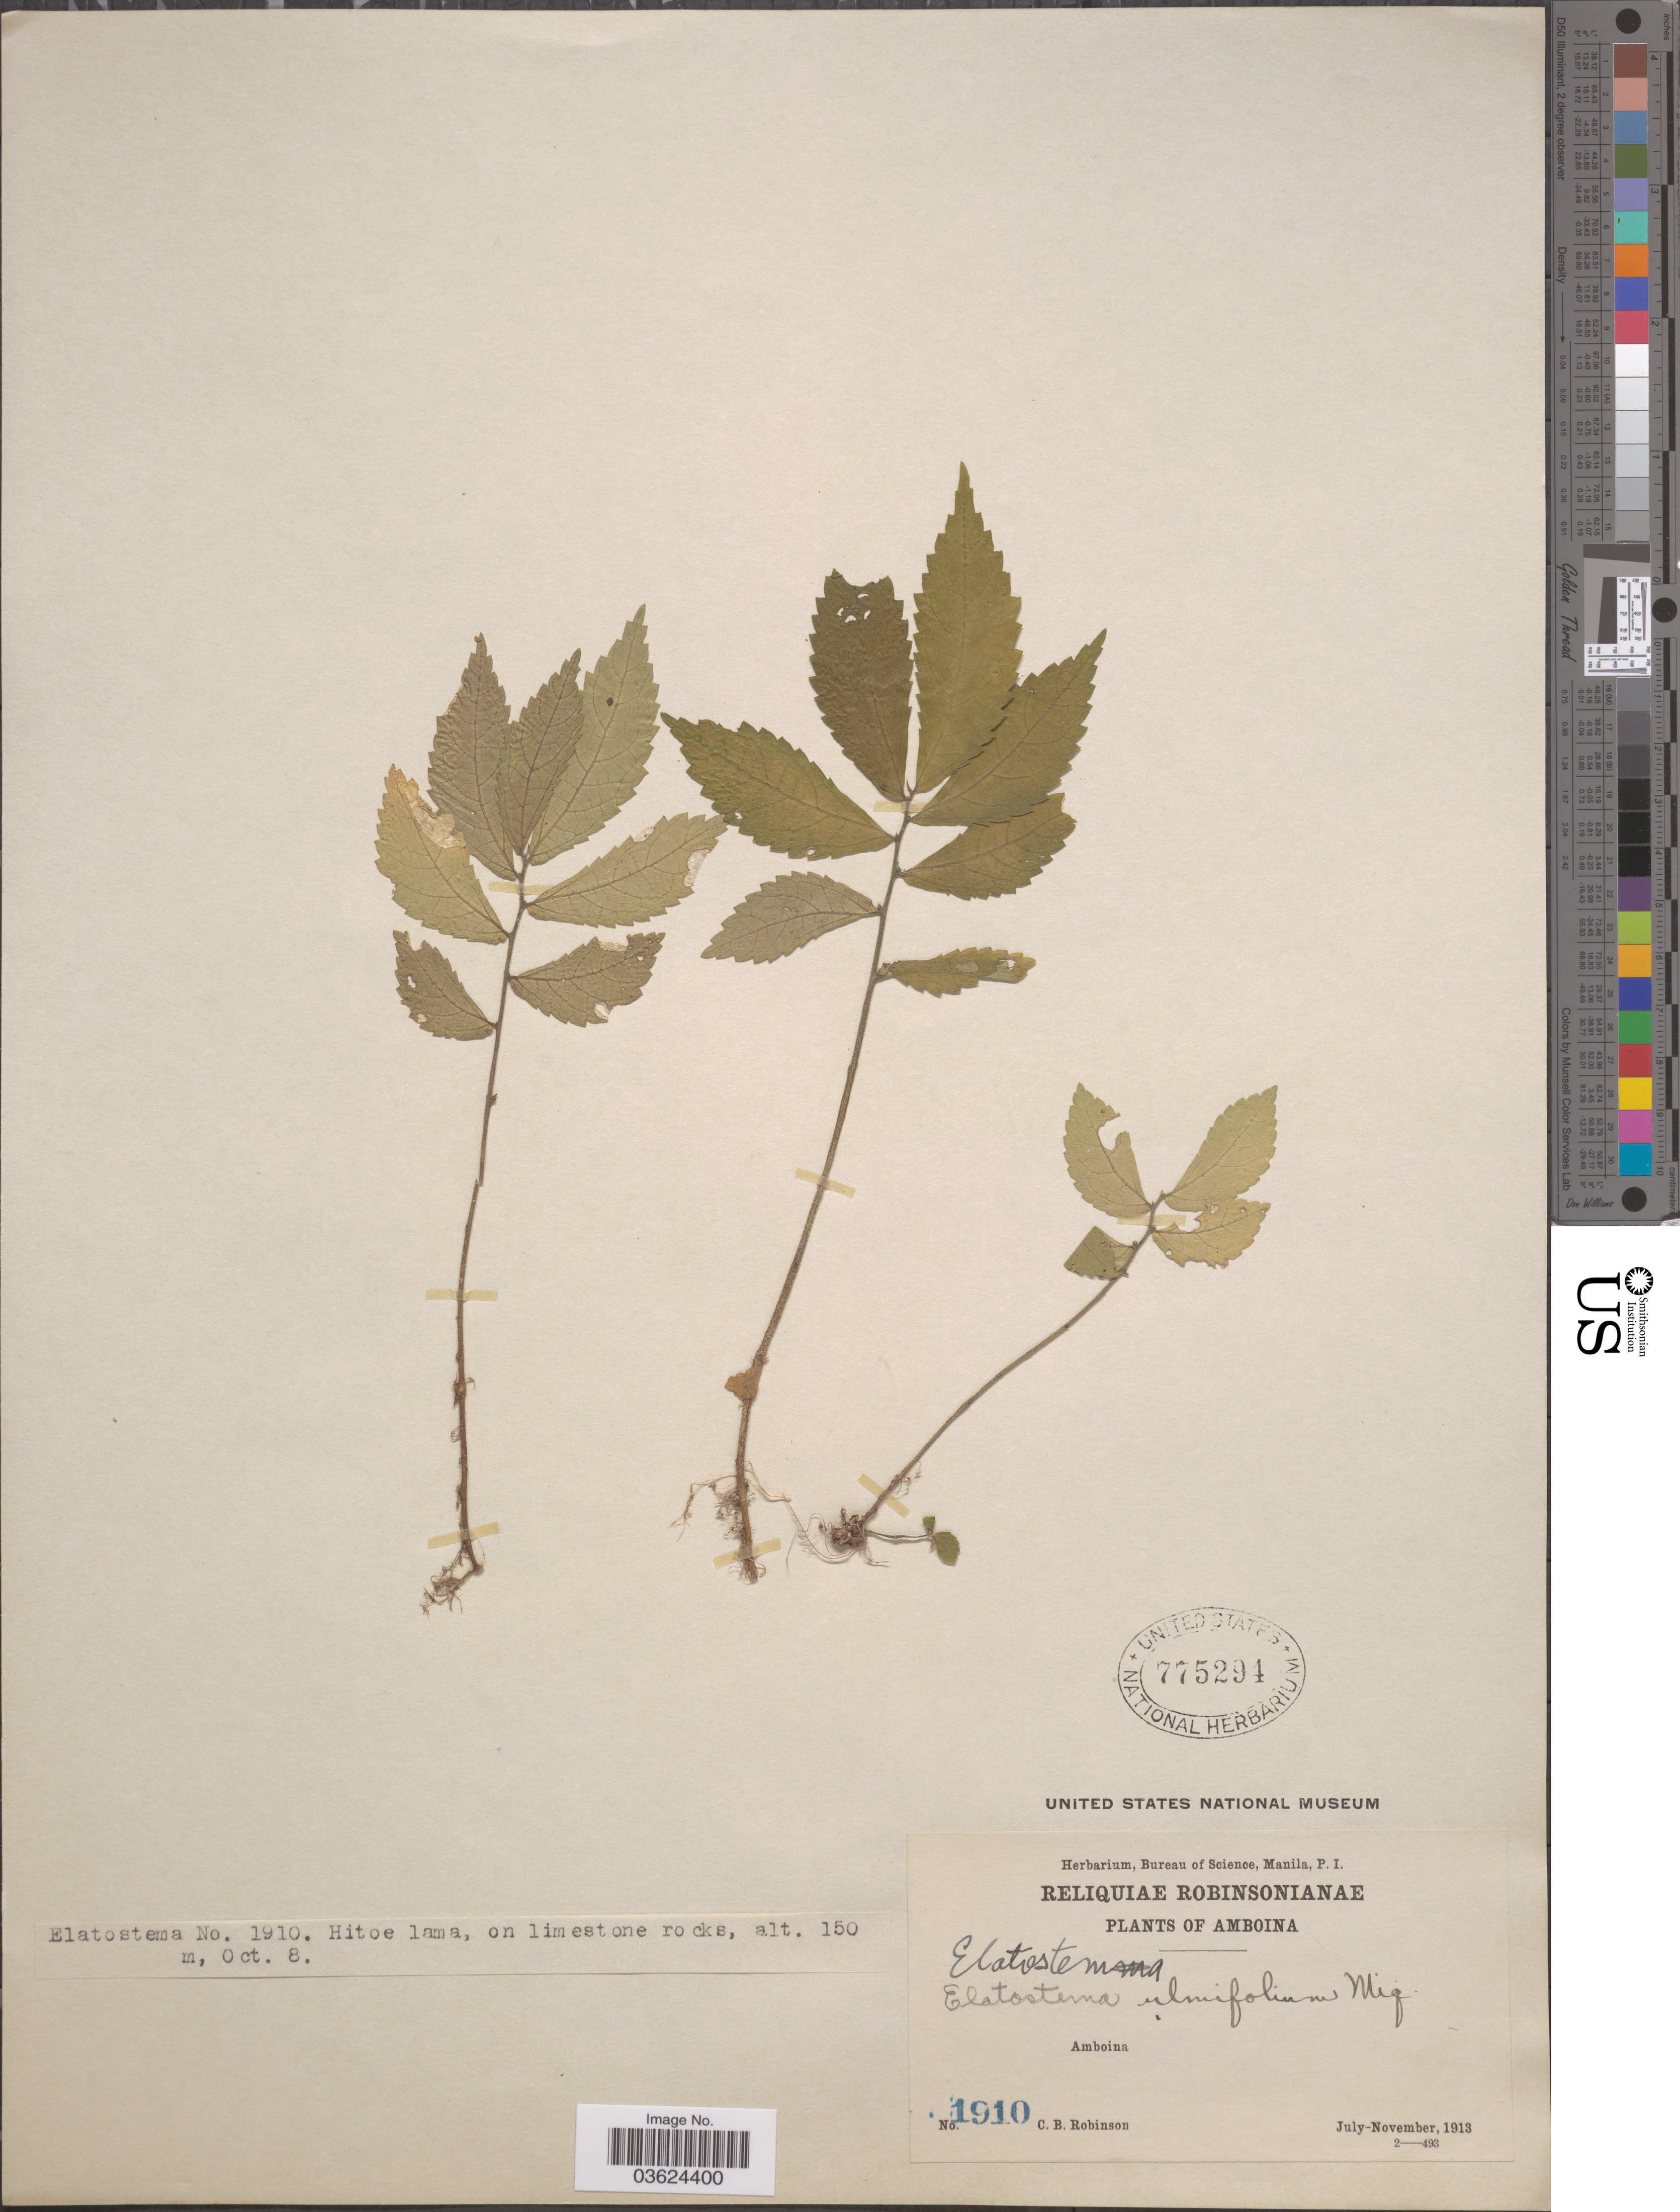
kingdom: Plantae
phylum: Tracheophyta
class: Magnoliopsida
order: Rosales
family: Urticaceae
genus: Elatostema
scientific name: Elatostema ulmifolium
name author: Miq.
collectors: C. Robinson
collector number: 1910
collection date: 1913-10-08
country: Indonesia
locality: Amboina, Hitoe lama, on limestone.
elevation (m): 150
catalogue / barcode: US 775294